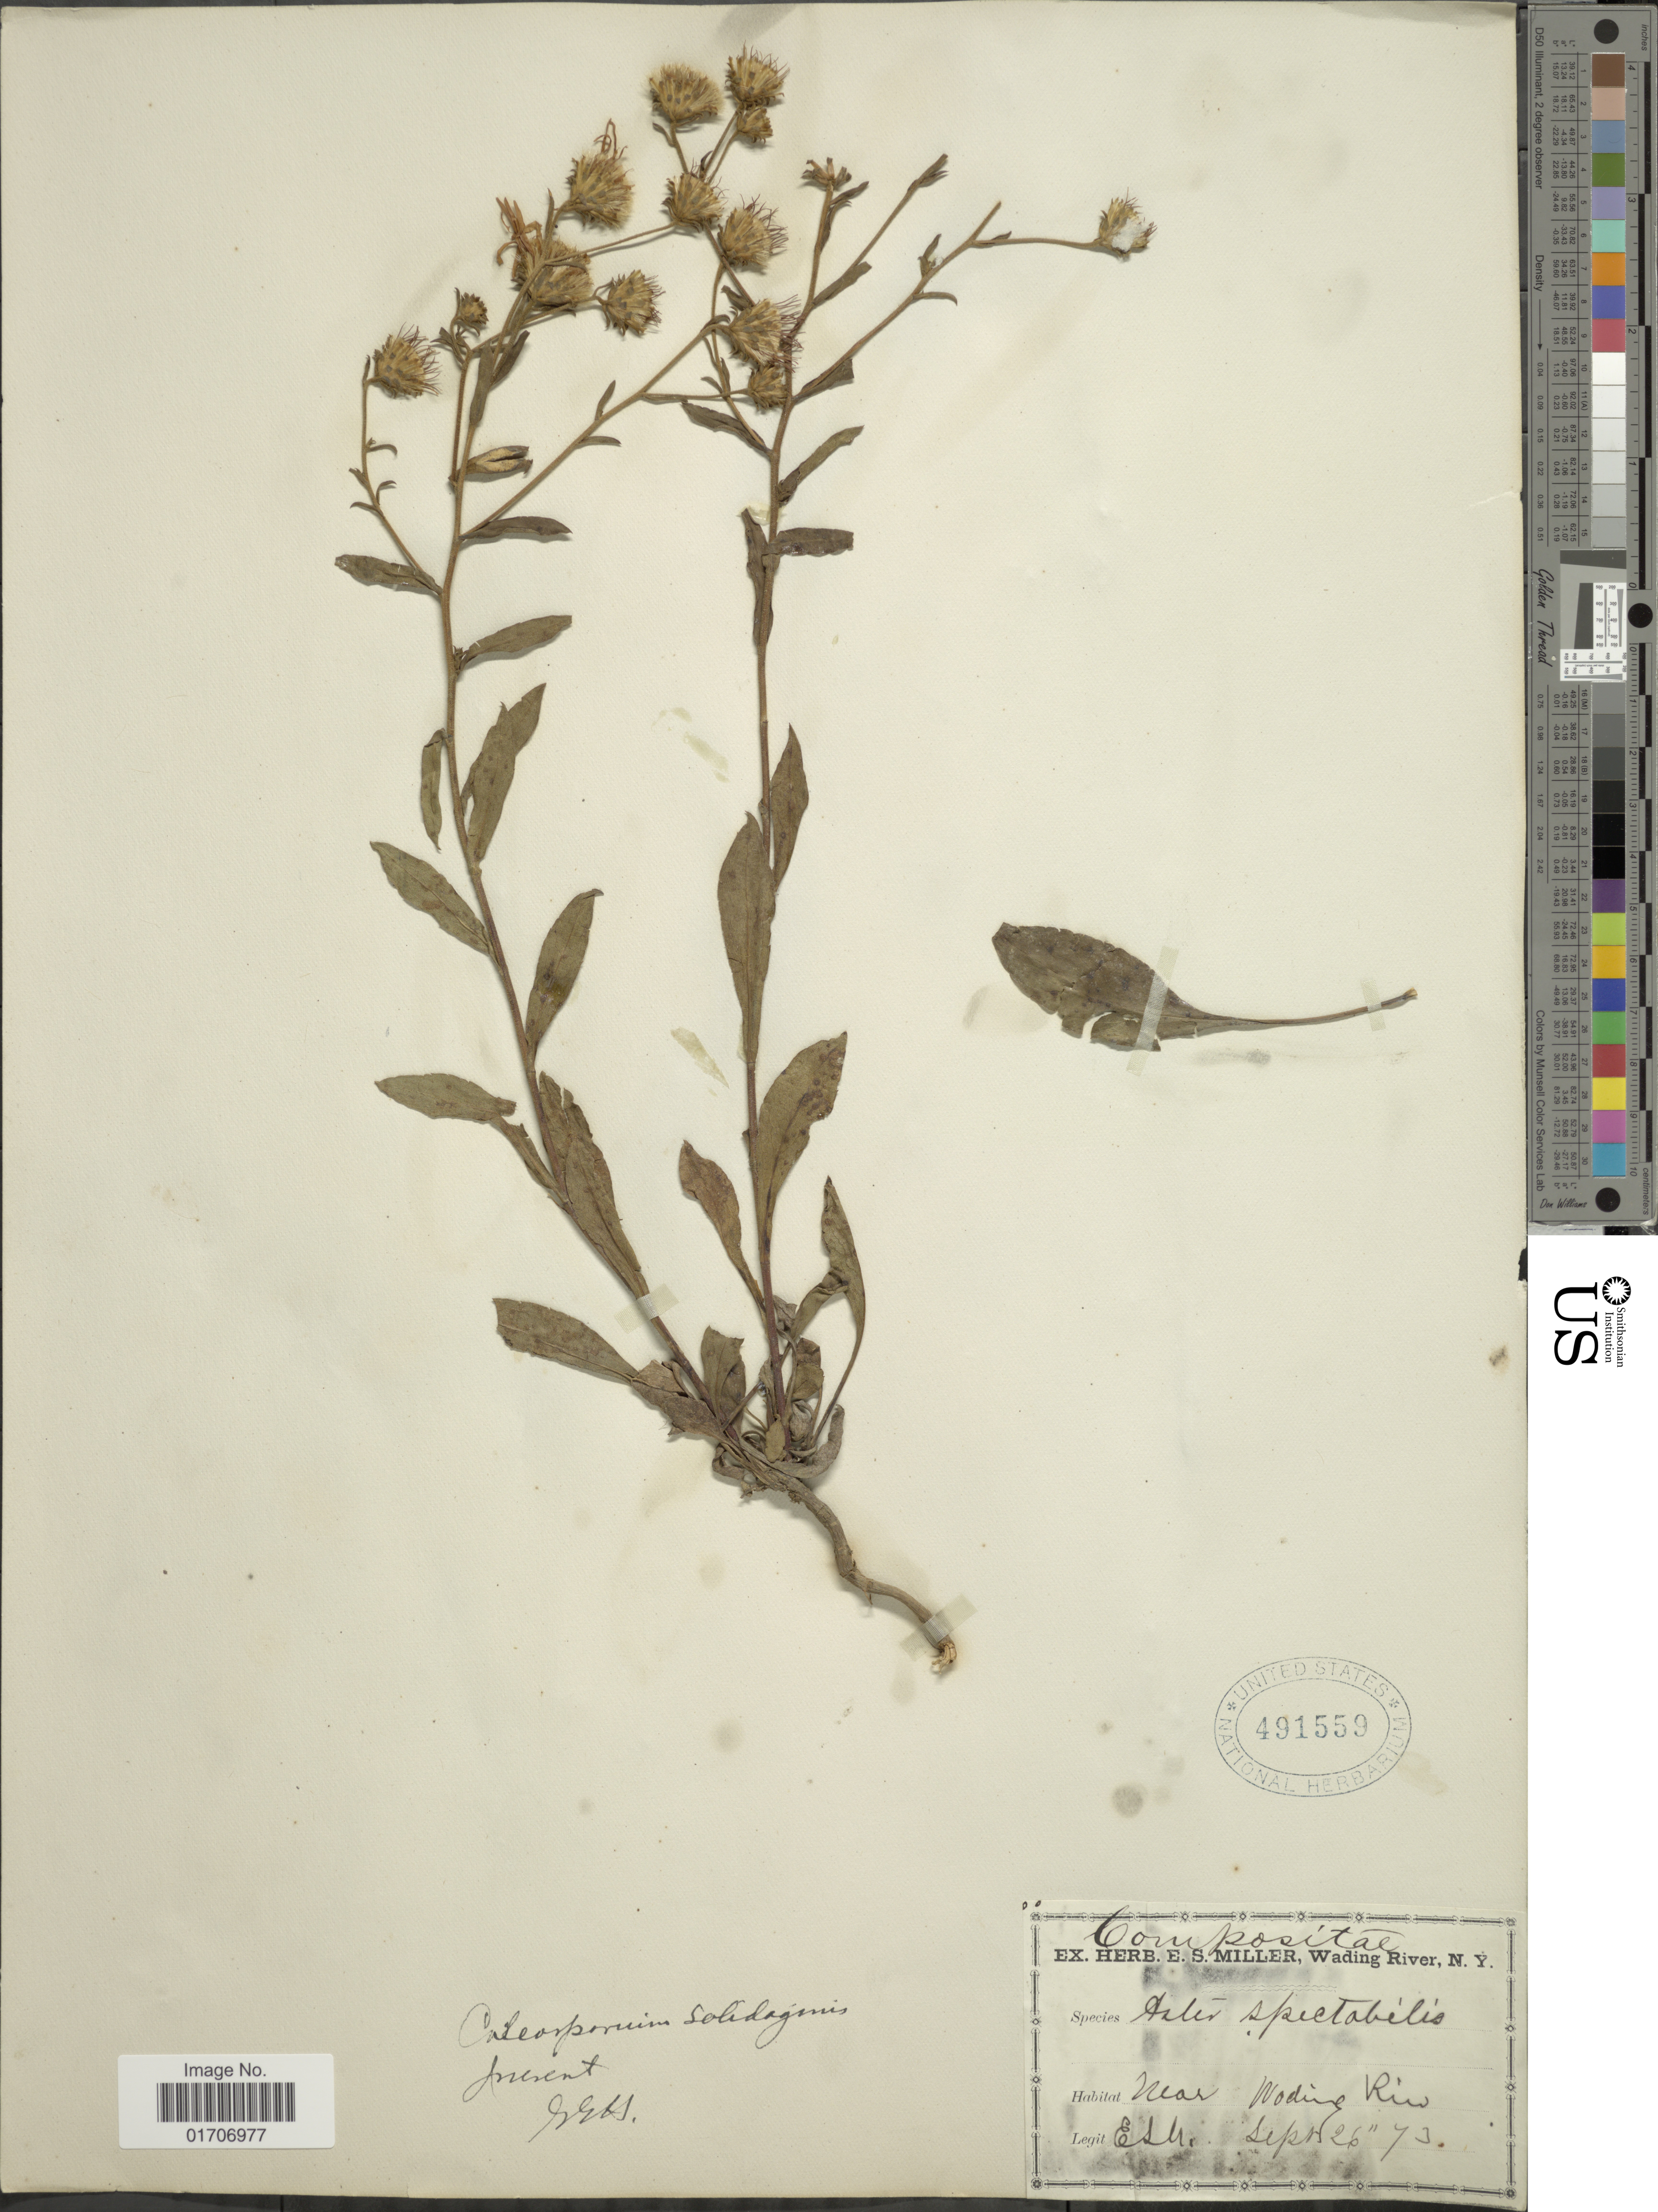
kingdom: Plantae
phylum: Tracheophyta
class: Magnoliopsida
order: Asterales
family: Asteraceae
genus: Eurybia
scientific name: Eurybia spectabilis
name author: (Aiton) G.L. Nesom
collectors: E. S. Miller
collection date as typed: Transcribed d/m/y: 26/9/73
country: United States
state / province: New York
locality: Near Wading River.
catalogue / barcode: US 491559